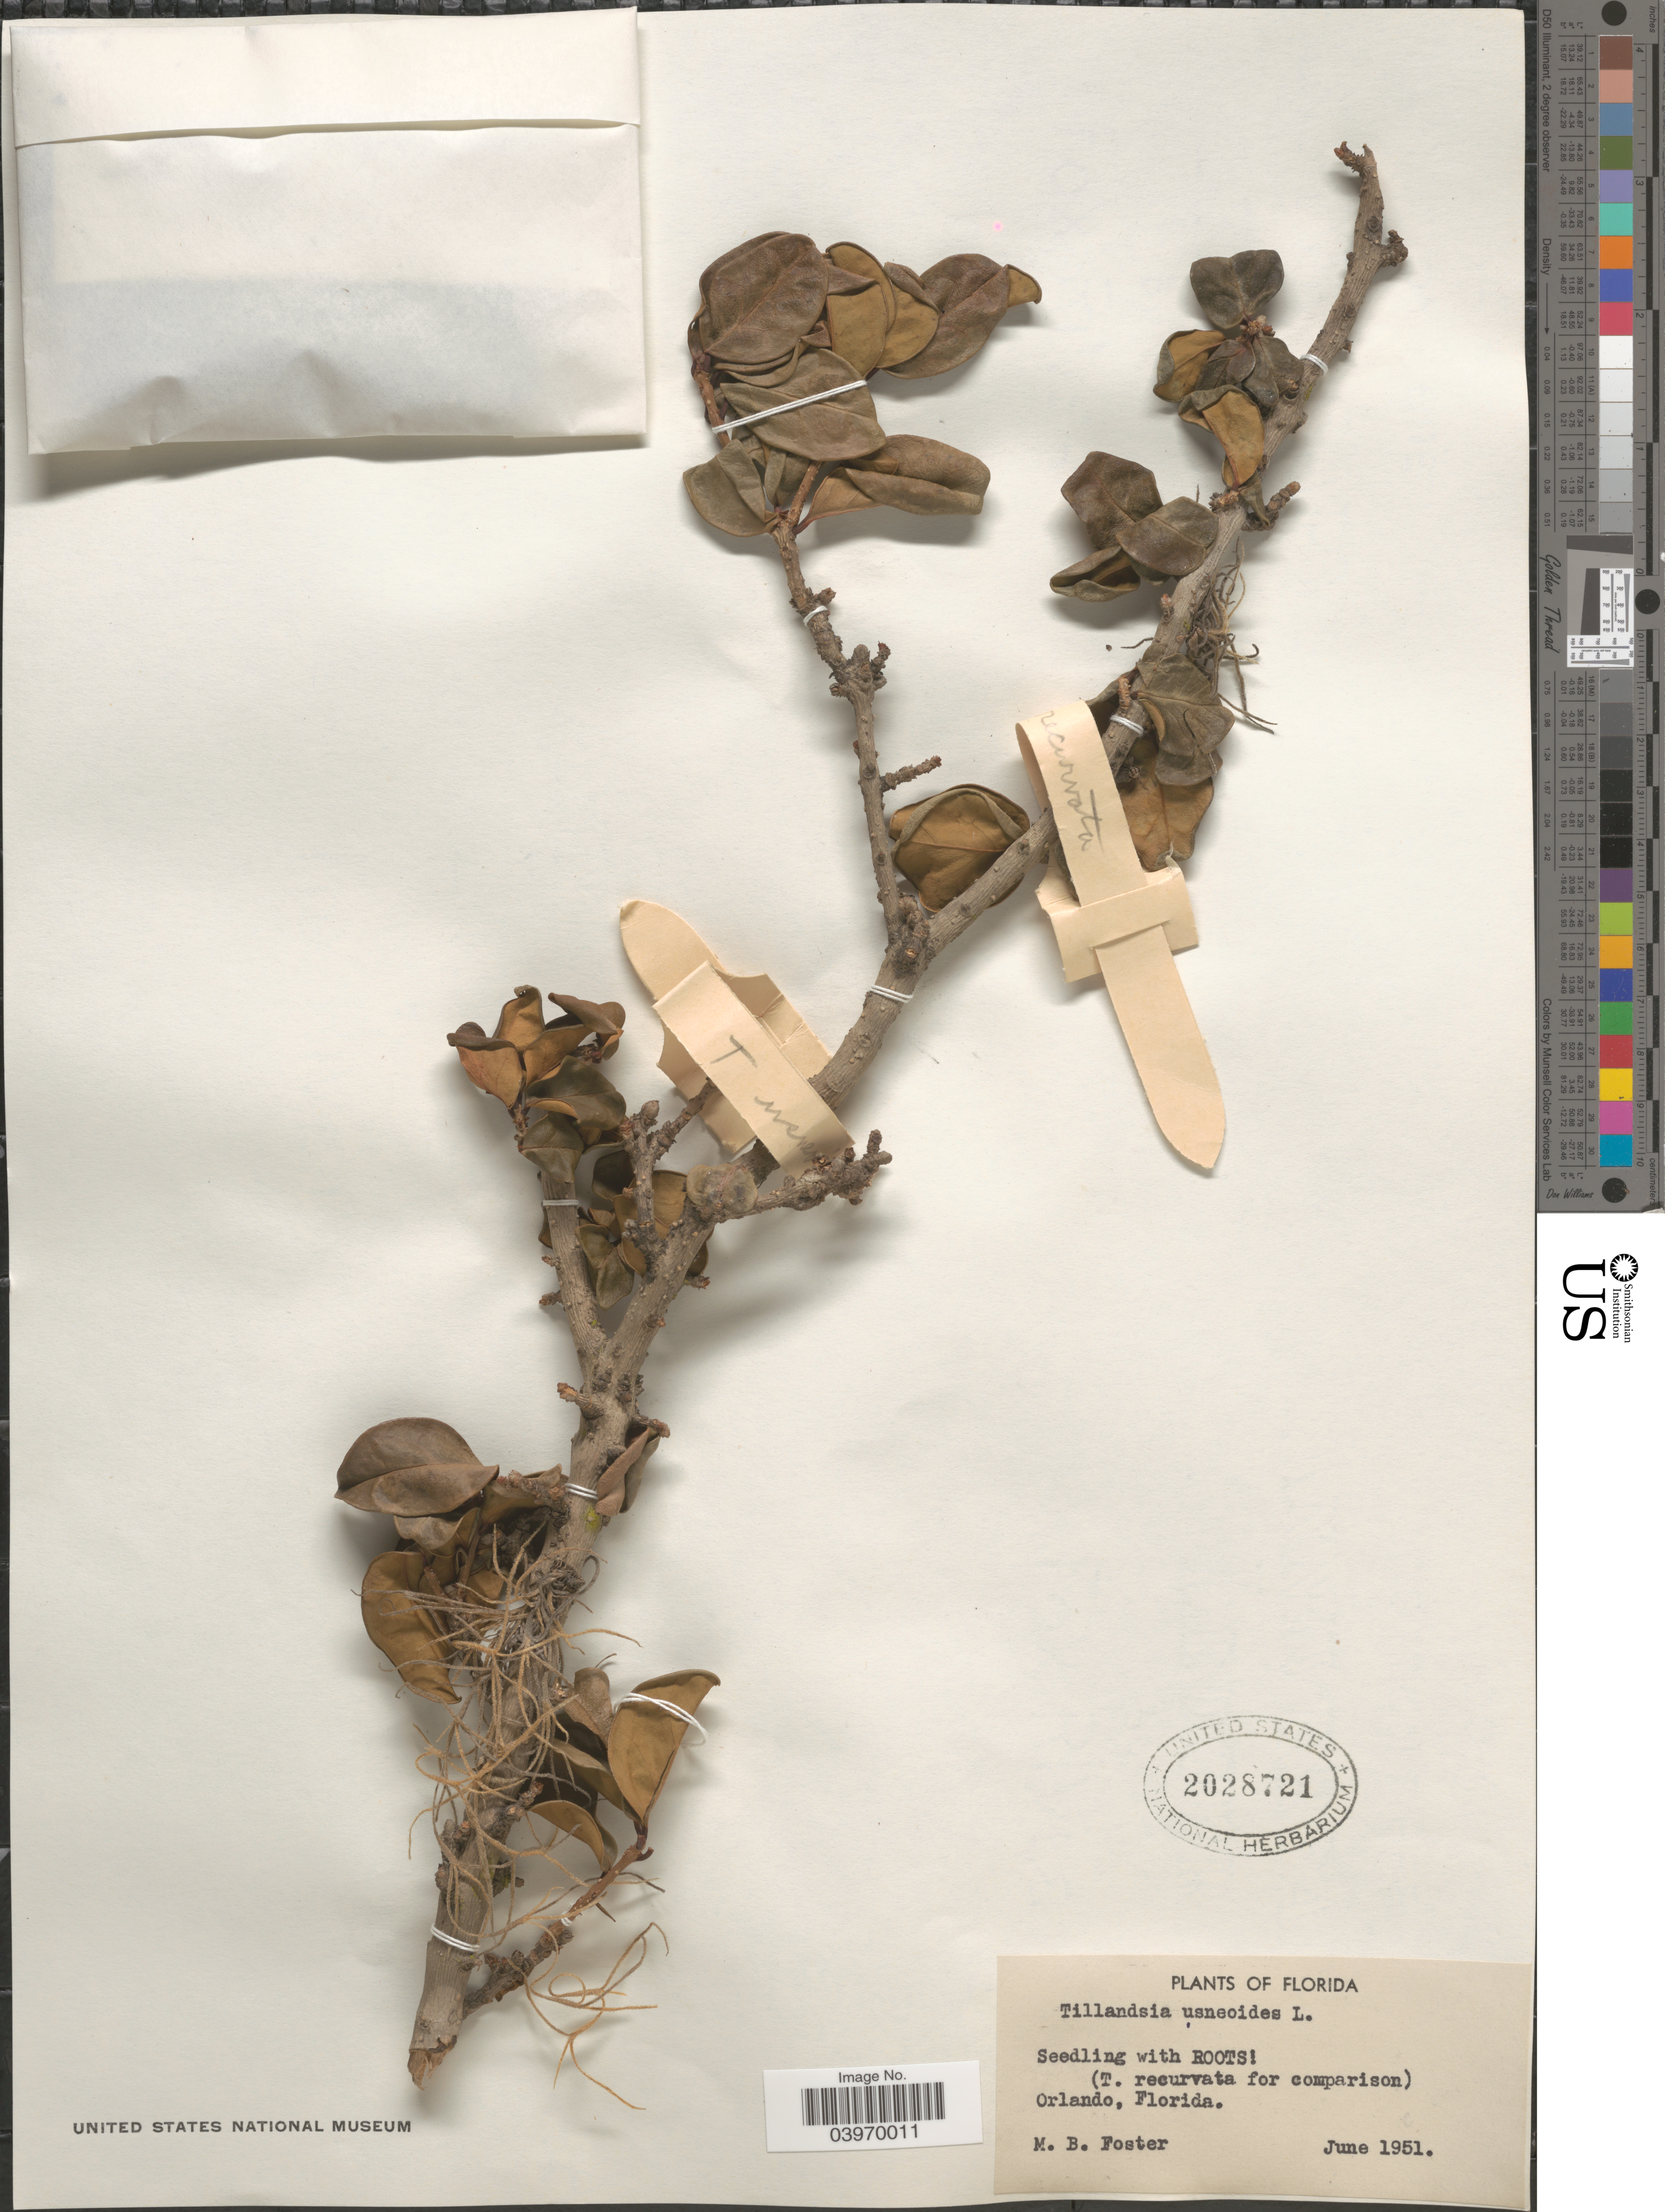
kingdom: Plantae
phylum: Tracheophyta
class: Liliopsida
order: Poales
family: Bromeliaceae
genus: Tillandsia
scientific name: Tillandsia usneoides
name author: (L.) L.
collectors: M. B. Foster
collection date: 1951-06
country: United States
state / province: Florida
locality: Orlando.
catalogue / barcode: US 2028721